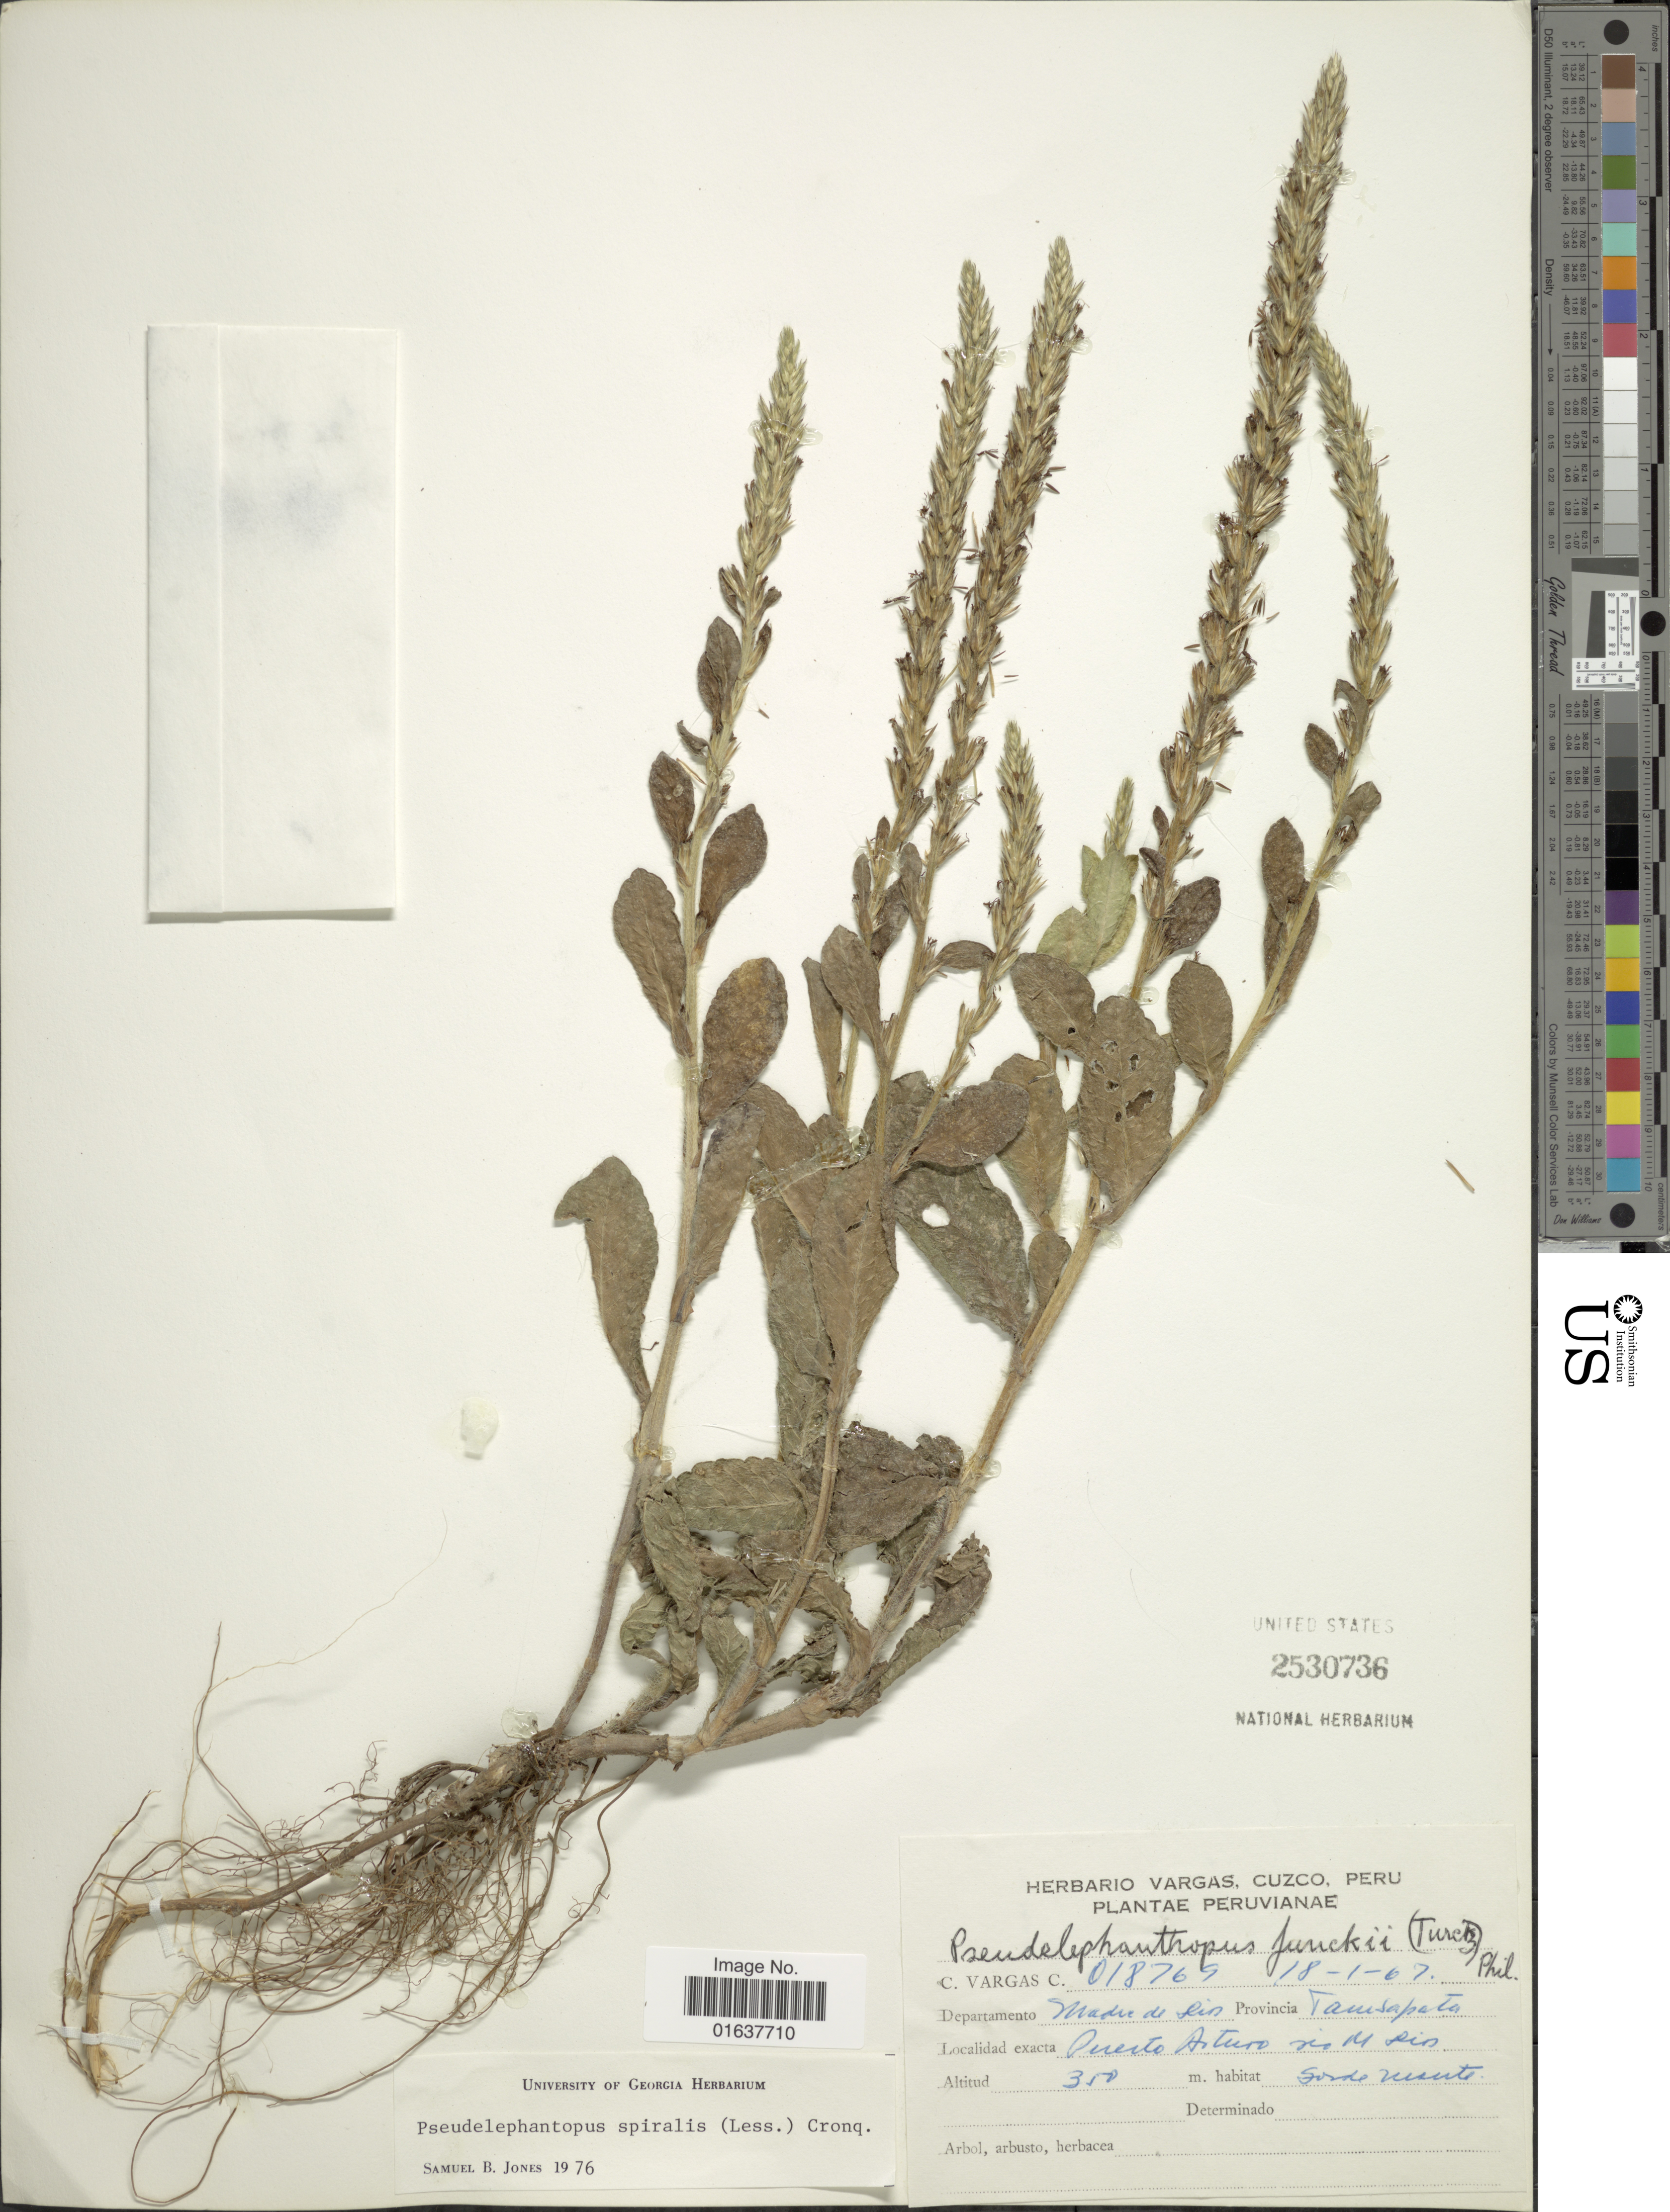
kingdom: Plantae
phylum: Tracheophyta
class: Magnoliopsida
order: Asterales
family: Asteraceae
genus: Pseudelephantopus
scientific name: Pseudelephantopus spicatus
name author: (Juss. ex Aubl.) C.F. Baker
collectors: C. Vargas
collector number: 018769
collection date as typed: Transcribed d/m/y: 18/1/67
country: Peru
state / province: Madre de Dios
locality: Puerto Arturo río M. Dios, Provincia Tambopata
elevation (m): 350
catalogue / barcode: US 2530736